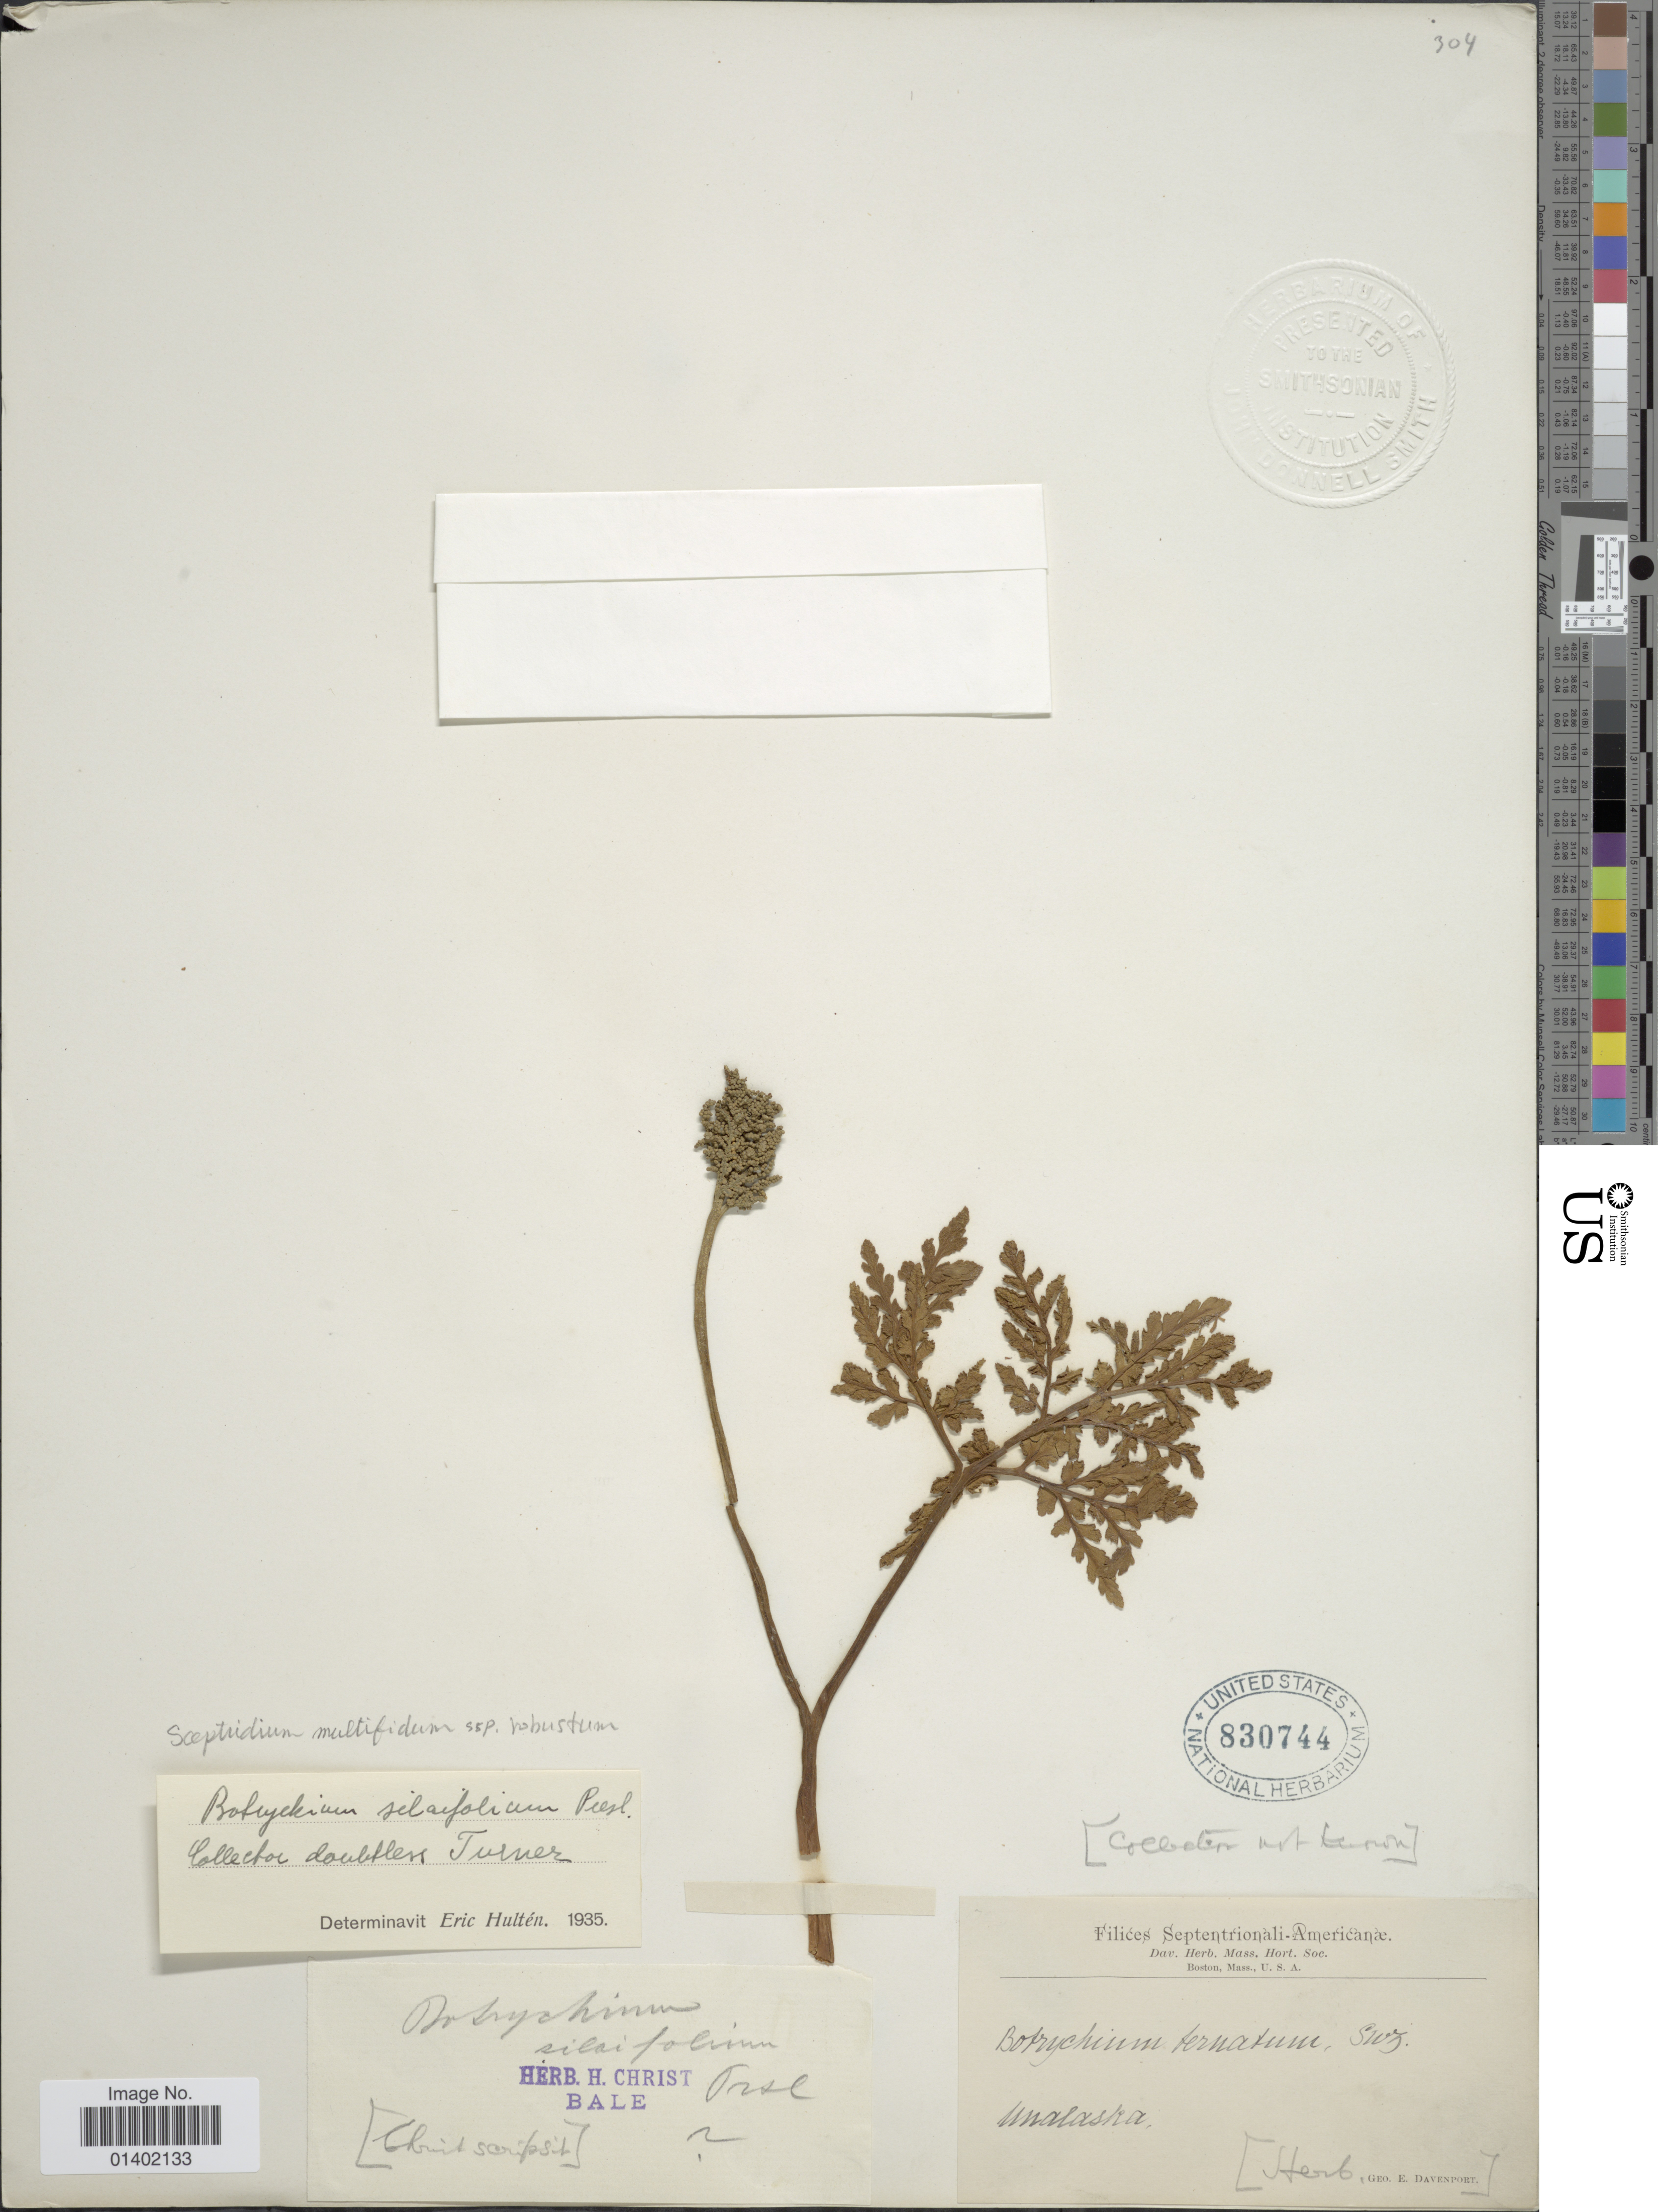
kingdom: Plantae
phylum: Tracheophyta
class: Polypodiopsida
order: Ophioglossales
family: Ophioglossaceae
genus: Botrychium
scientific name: Botrychium multifidum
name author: (J.F. Gmel.) Rupr.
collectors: ex herb. Geo. E. Davenport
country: United States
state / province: Alaska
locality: Unalaska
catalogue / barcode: US 830744